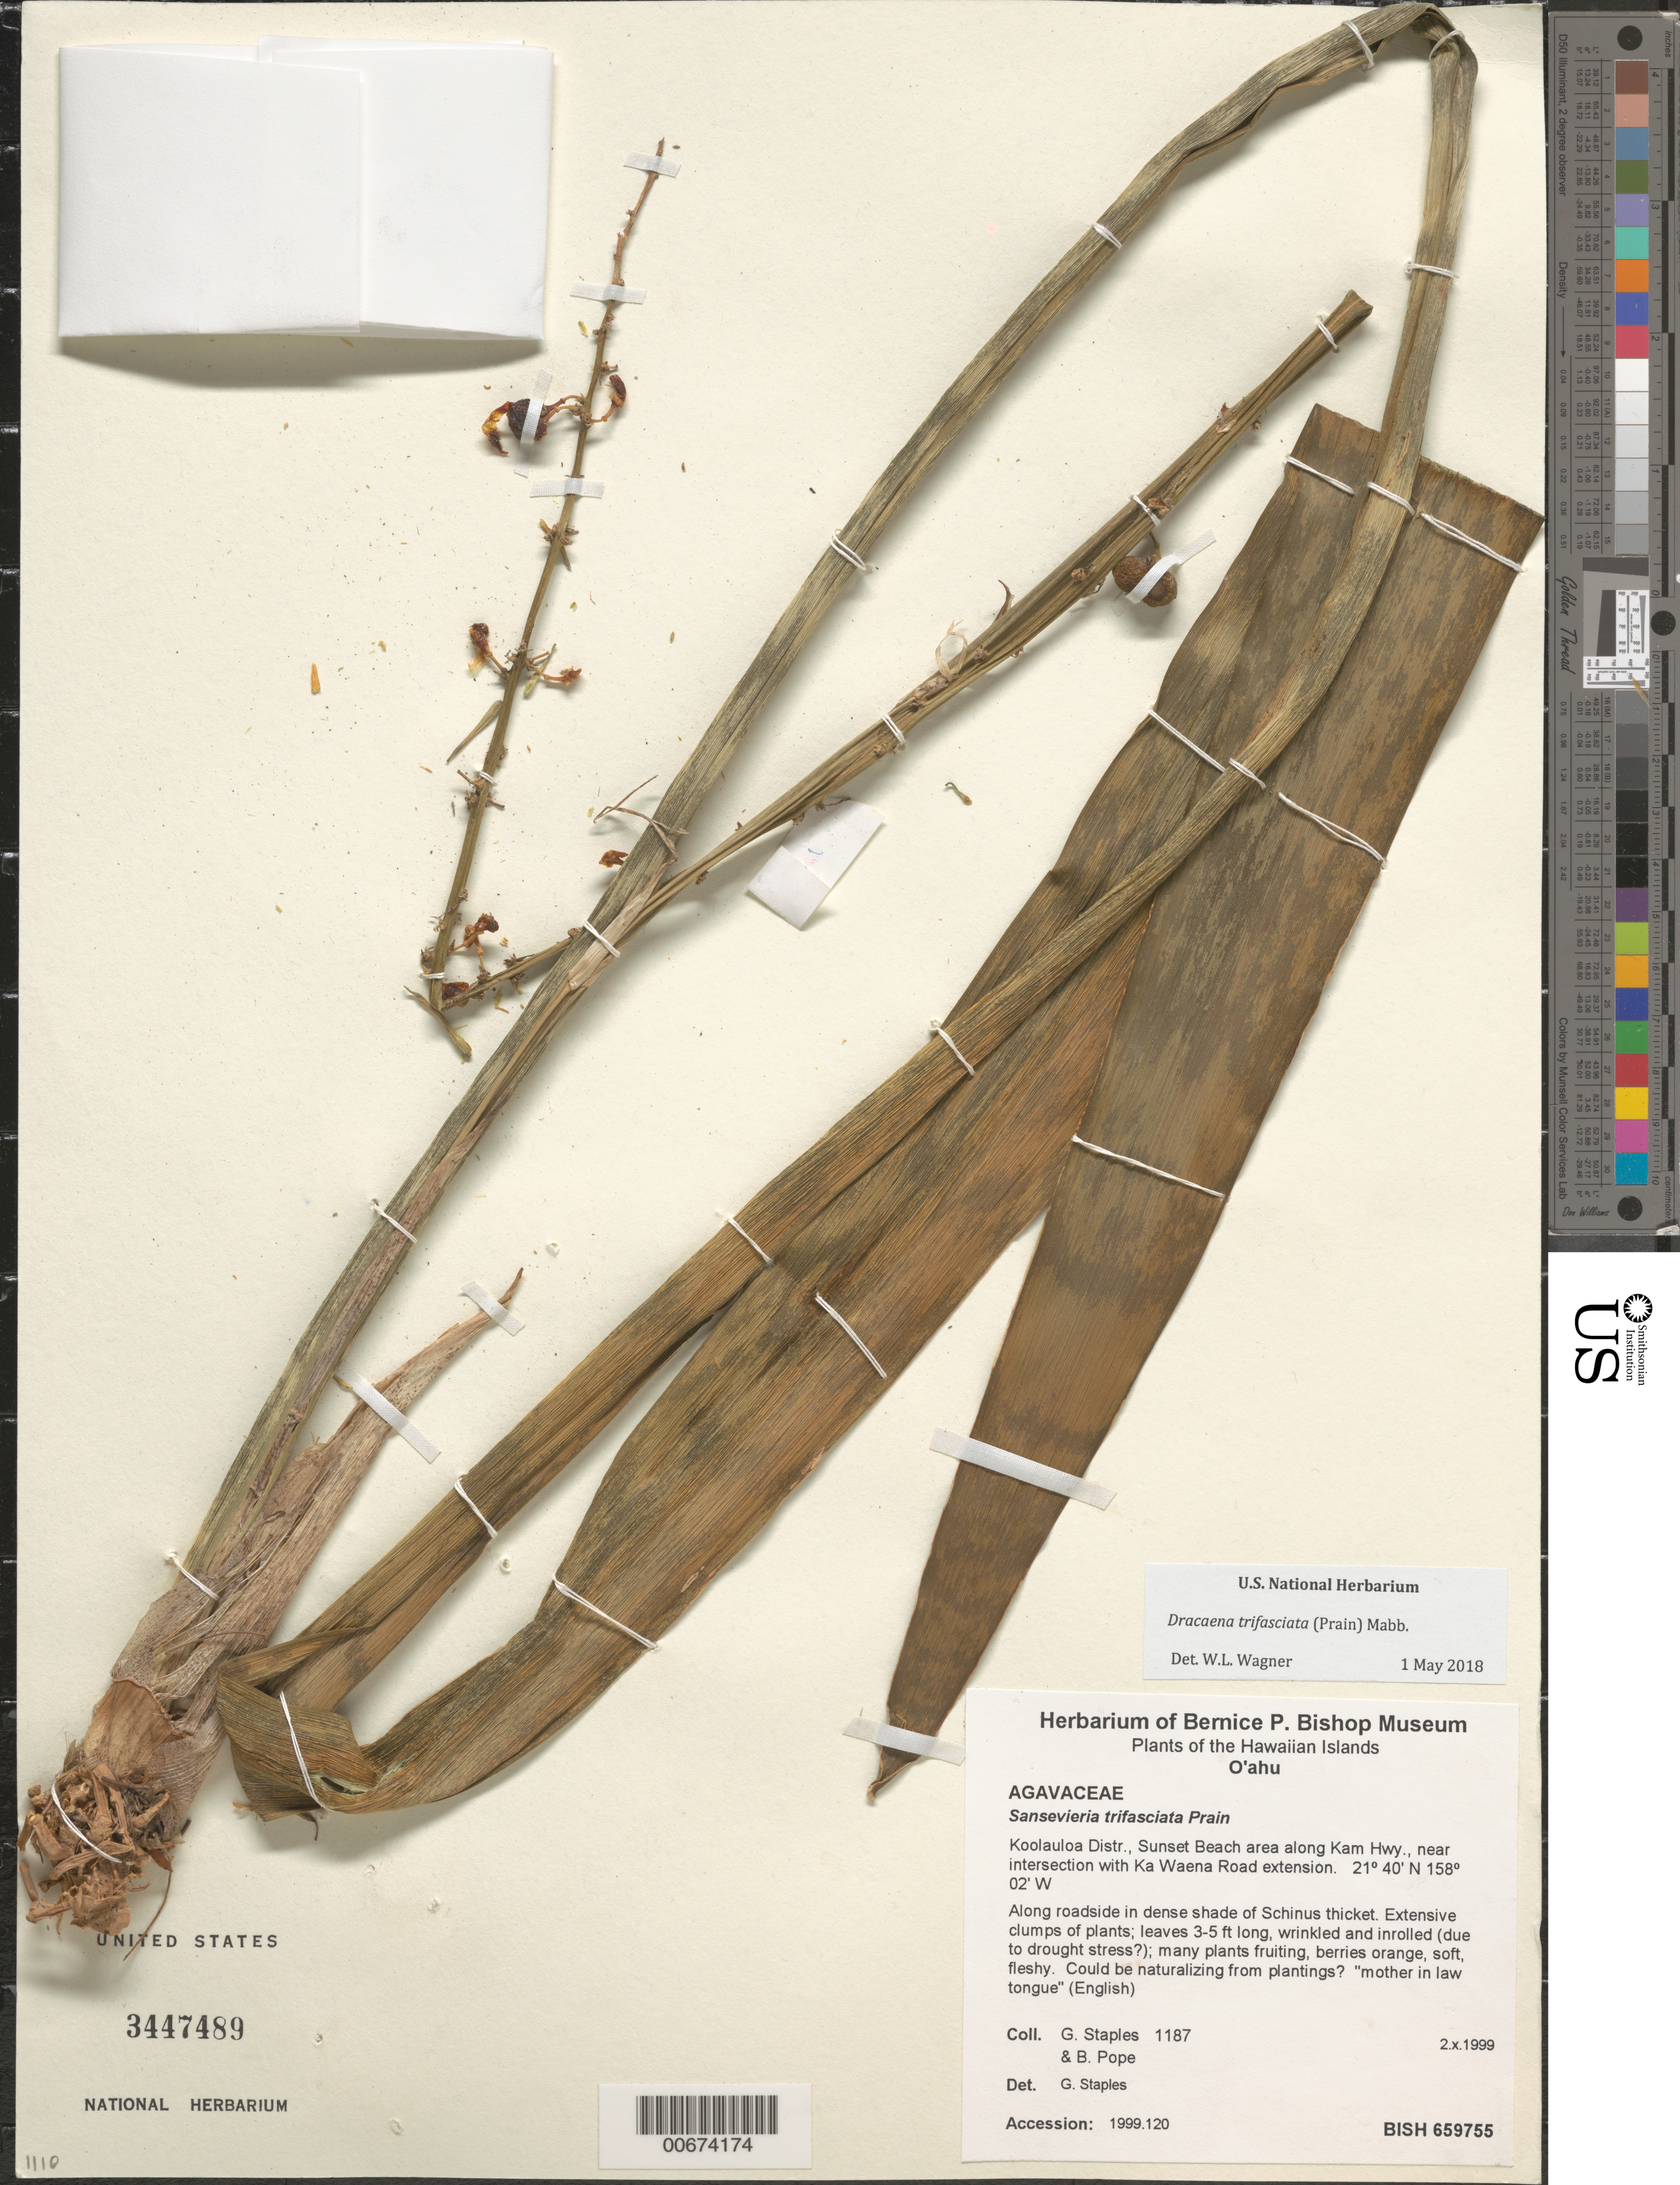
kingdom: Plantae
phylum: Tracheophyta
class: Liliopsida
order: Asparagales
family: Asparagaceae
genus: Dracaena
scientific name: Dracaena trifasciata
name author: (Prain) Mabb.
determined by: Wagner, W. L., (BOT), Smithsonian Institution - National Museum of Natural History (UNITED STATES)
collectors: G. Staples & B. Pope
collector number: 1187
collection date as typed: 2 Oct 1999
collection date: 1999-10-02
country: United States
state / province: Hawaii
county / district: Honolulu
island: Oahu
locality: Koolauloa Distr. Sunset Beach area along Kam Hwy., near intersection with Ka Waena Road extension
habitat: Roadside in dense shade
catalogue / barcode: US 3447489